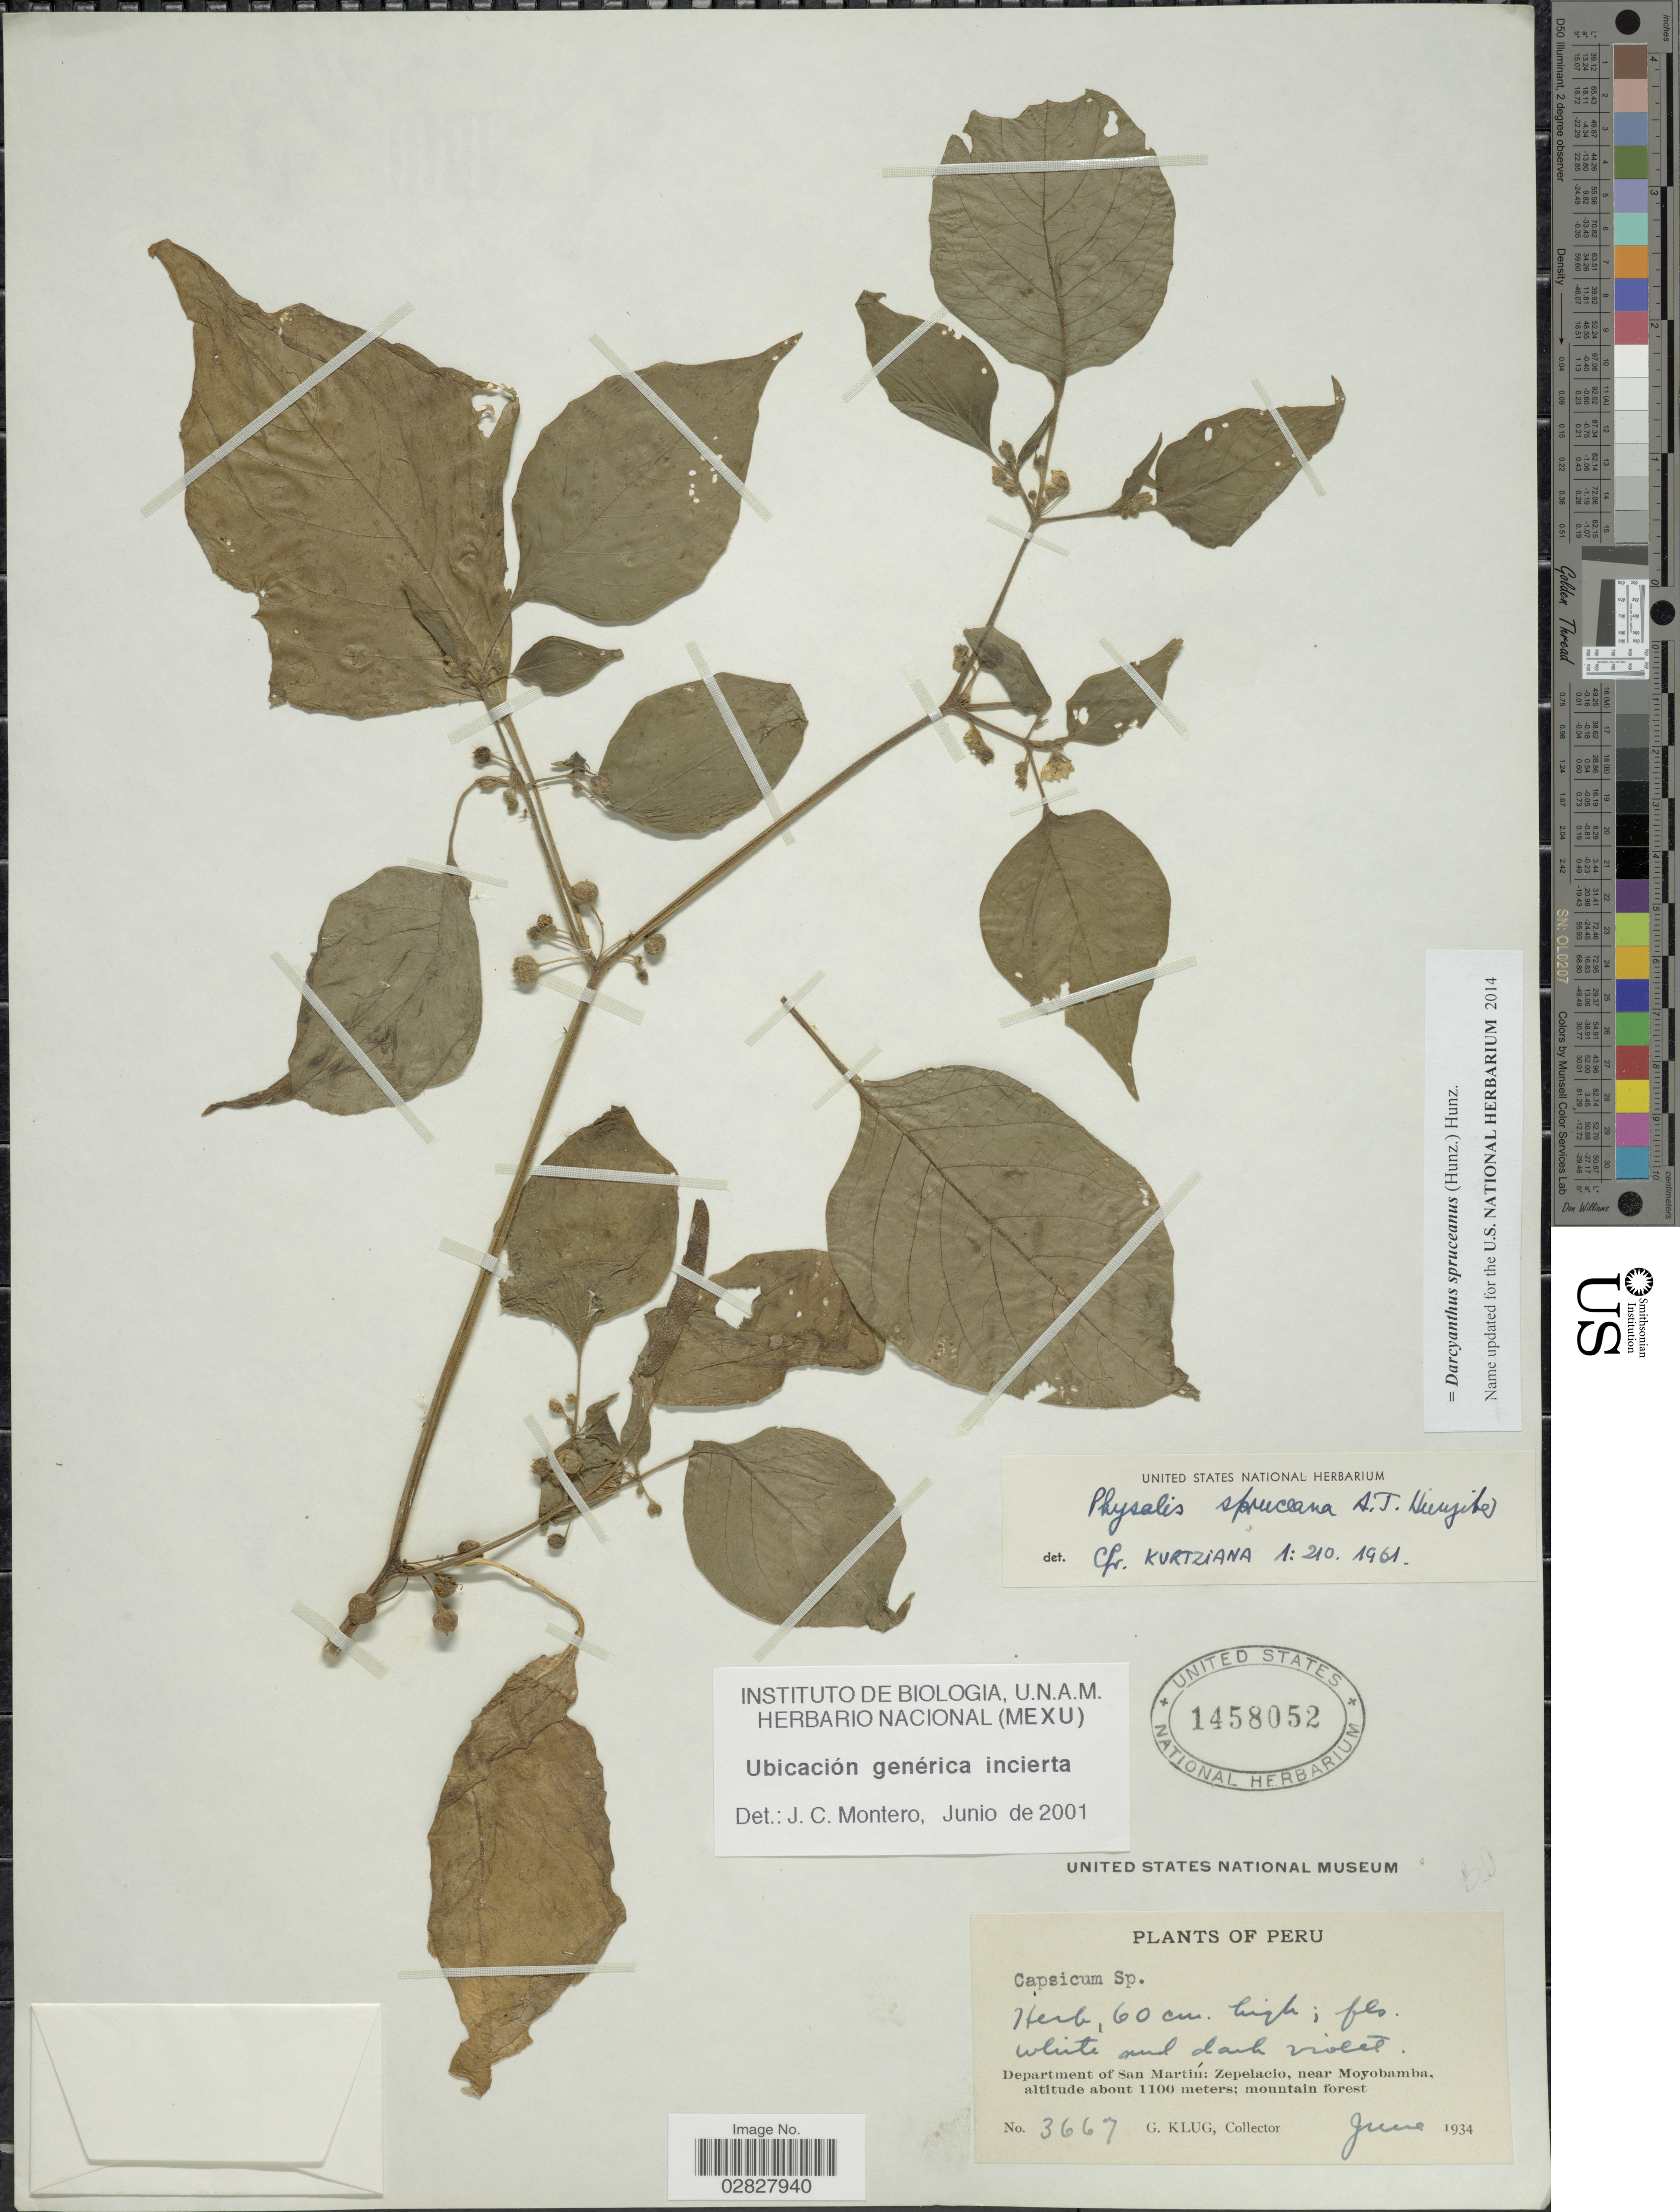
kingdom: Plantae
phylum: Tracheophyta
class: Magnoliopsida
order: Solanales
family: Solanaceae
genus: Darcyanthus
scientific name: Darcyanthus spruceanus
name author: (Hunz.) Hunz.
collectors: G. Klug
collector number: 3667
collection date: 1934-06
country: Peru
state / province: San Martín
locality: Department of San Martin: Zepelacio, near Moyobamba.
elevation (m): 1100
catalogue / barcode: US 145852